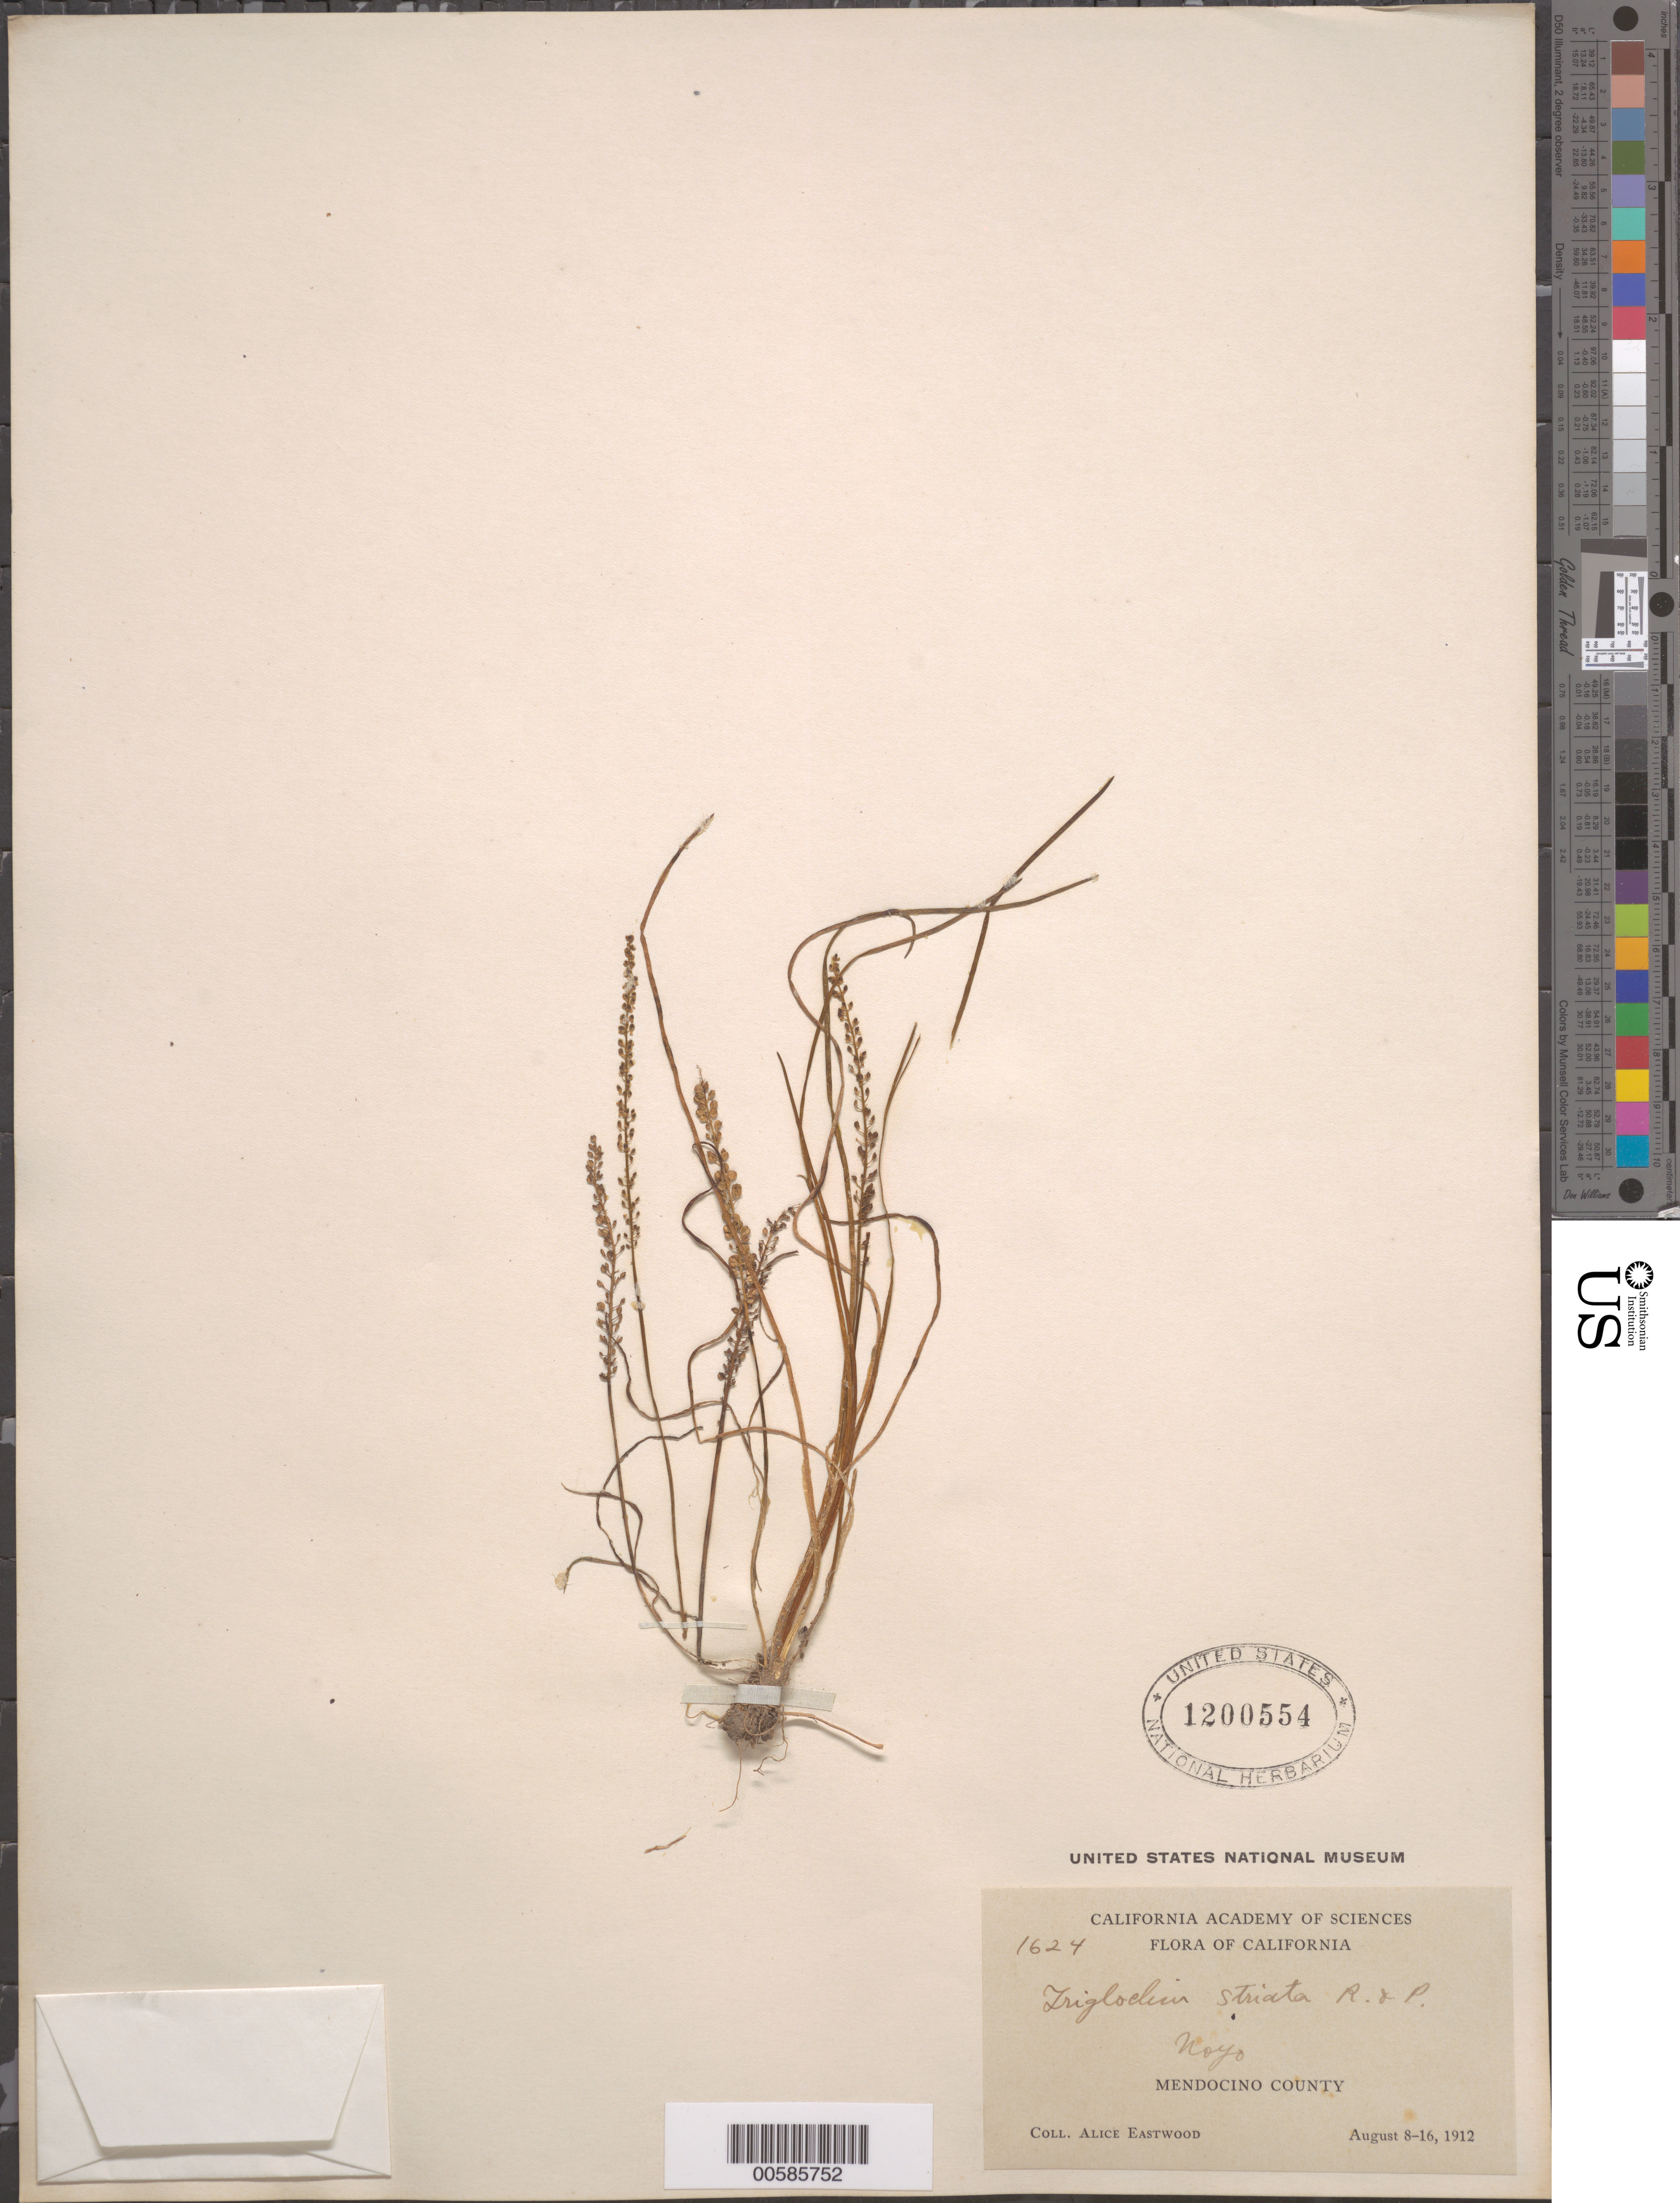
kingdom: Plantae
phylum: Tracheophyta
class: Liliopsida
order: Alismatales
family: Juncaginaceae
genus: Triglochin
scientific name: Triglochin striata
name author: Ruiz & Pav.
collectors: A. Eastwood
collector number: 1624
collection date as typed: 08 Aug 1912 to 16 Aug 1912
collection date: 1912-08-08/1912-08-16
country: United States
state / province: California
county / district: Mendocino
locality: Noyo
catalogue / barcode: US 1200554